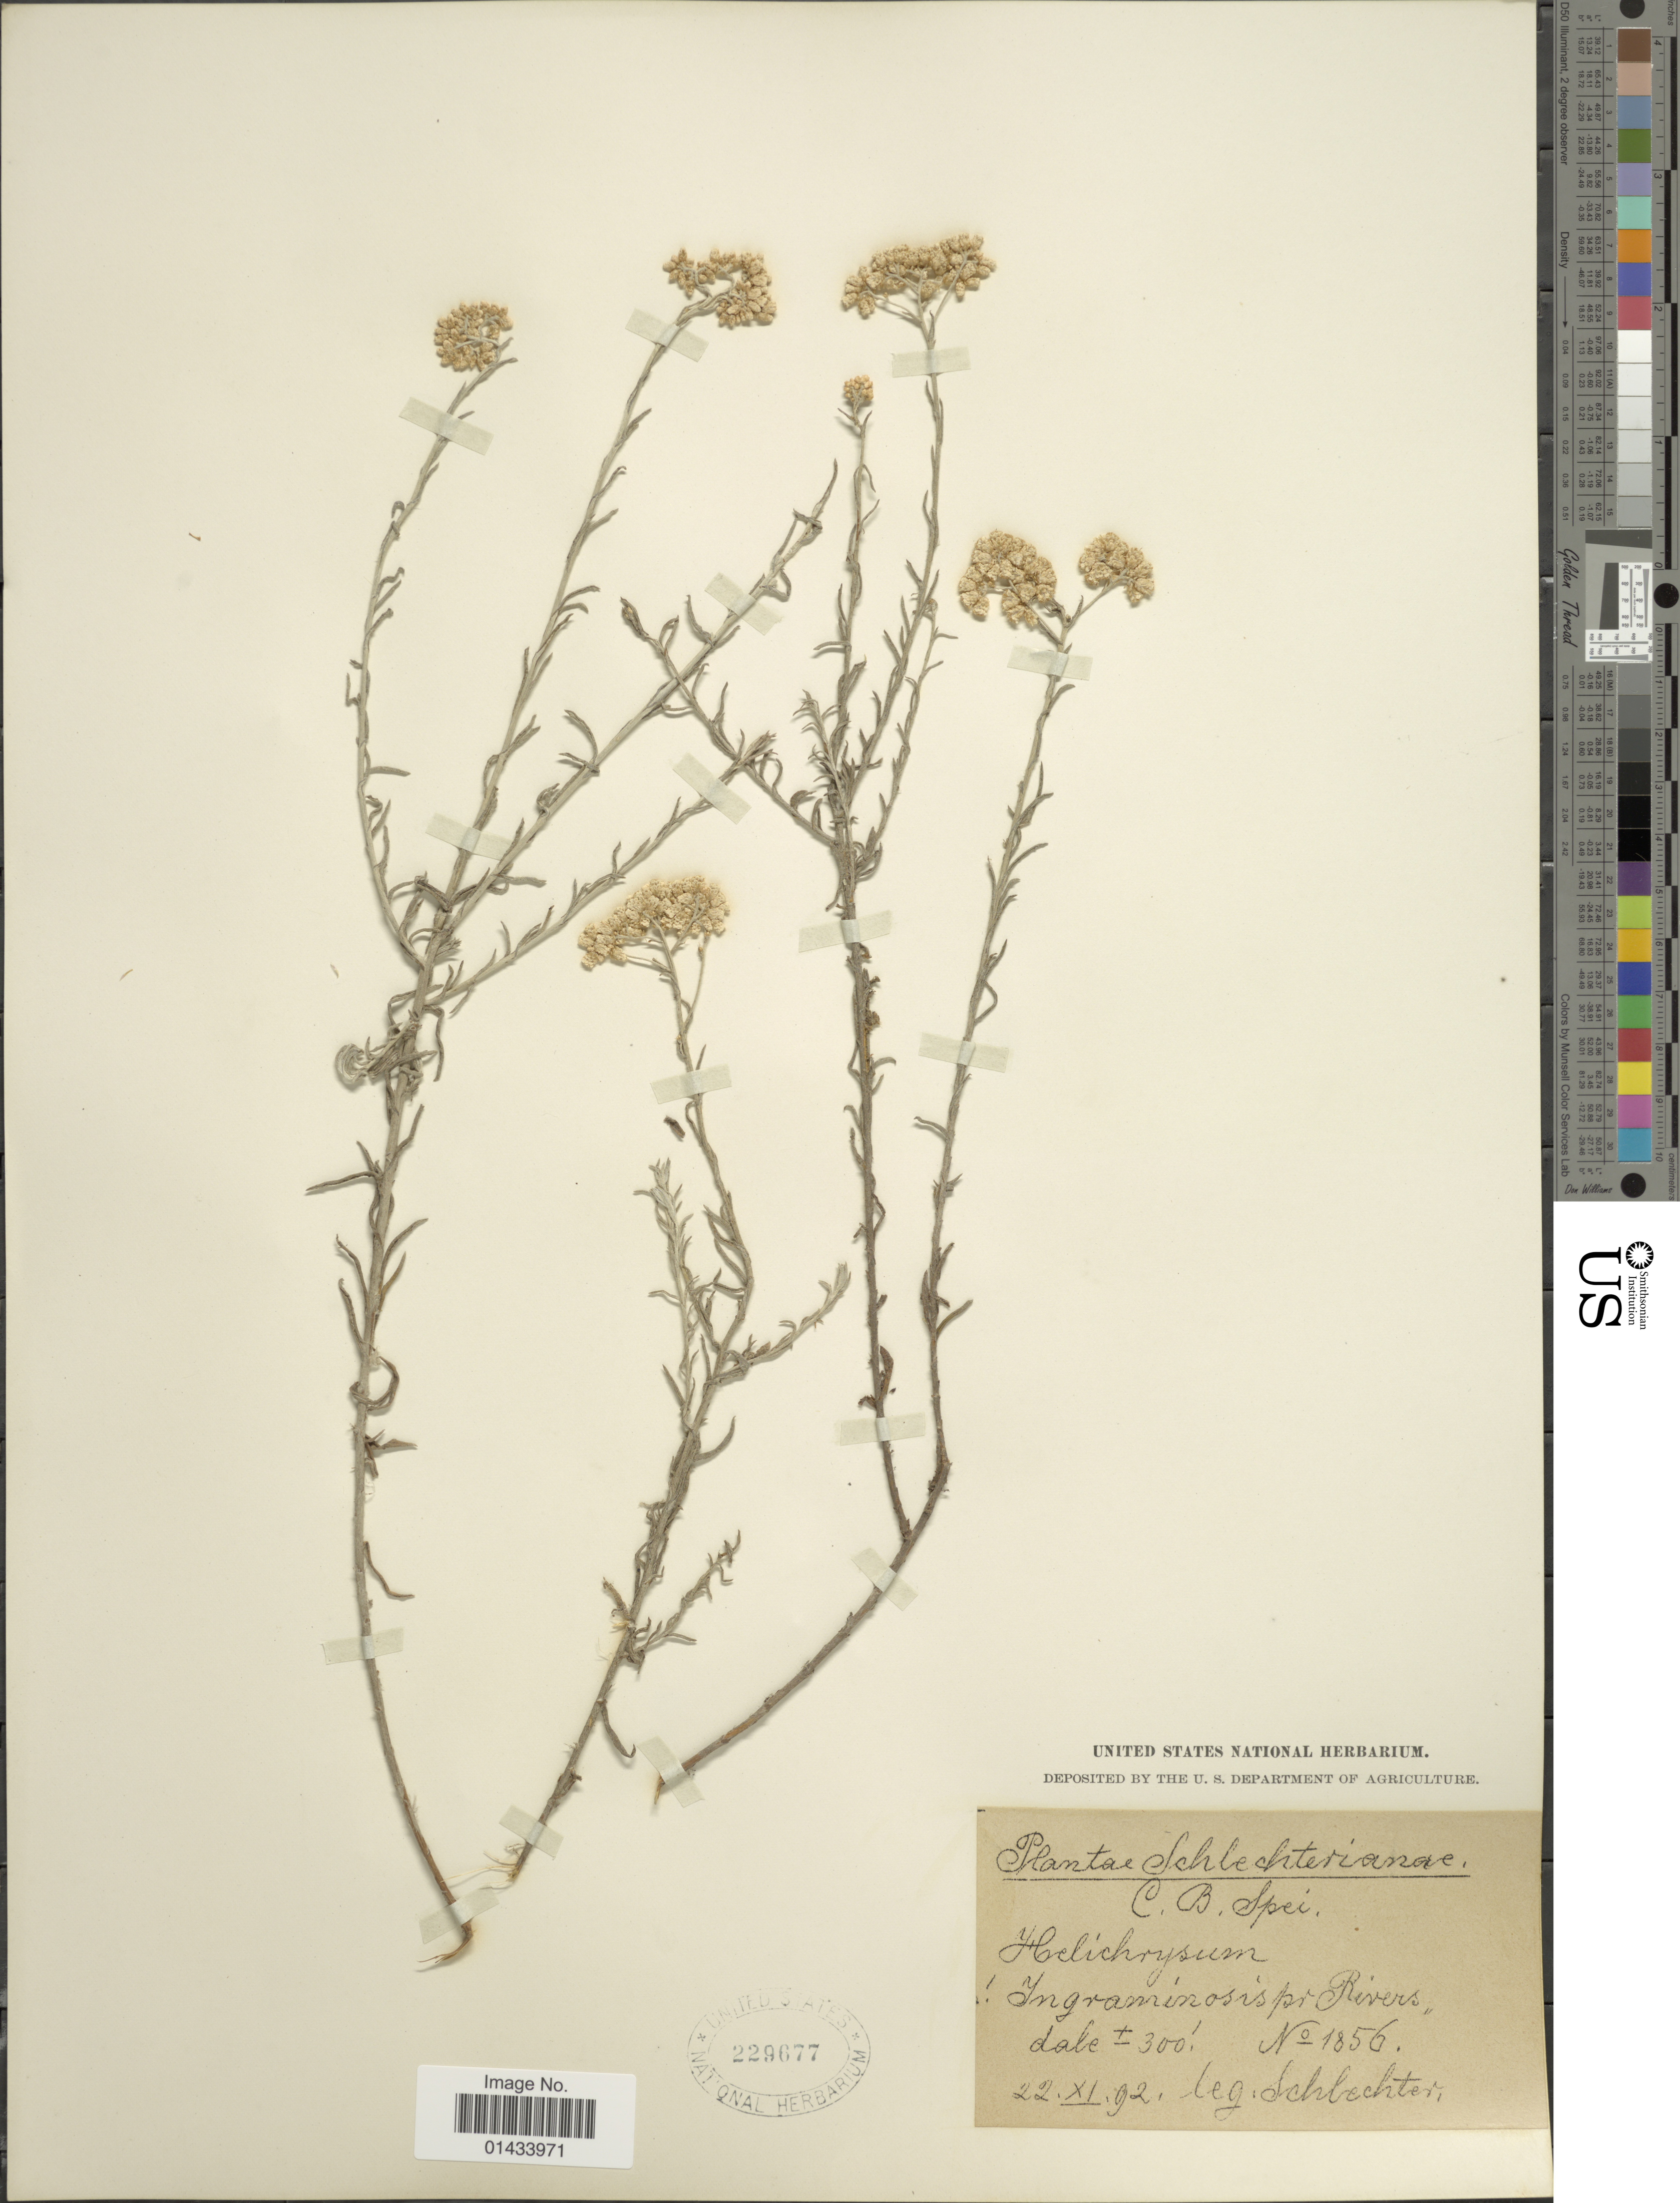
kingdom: Plantae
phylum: Tracheophyta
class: Magnoliopsida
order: Asterales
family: Asteraceae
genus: Helichrysum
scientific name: Helichrysum sp.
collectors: Schlechter, --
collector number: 1856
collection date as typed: Transcribed d/m/y: 22/11/92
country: South Africa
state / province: Western Cape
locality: In graminosis pr Rivers, C.B. Spei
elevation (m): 91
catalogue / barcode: US 229677